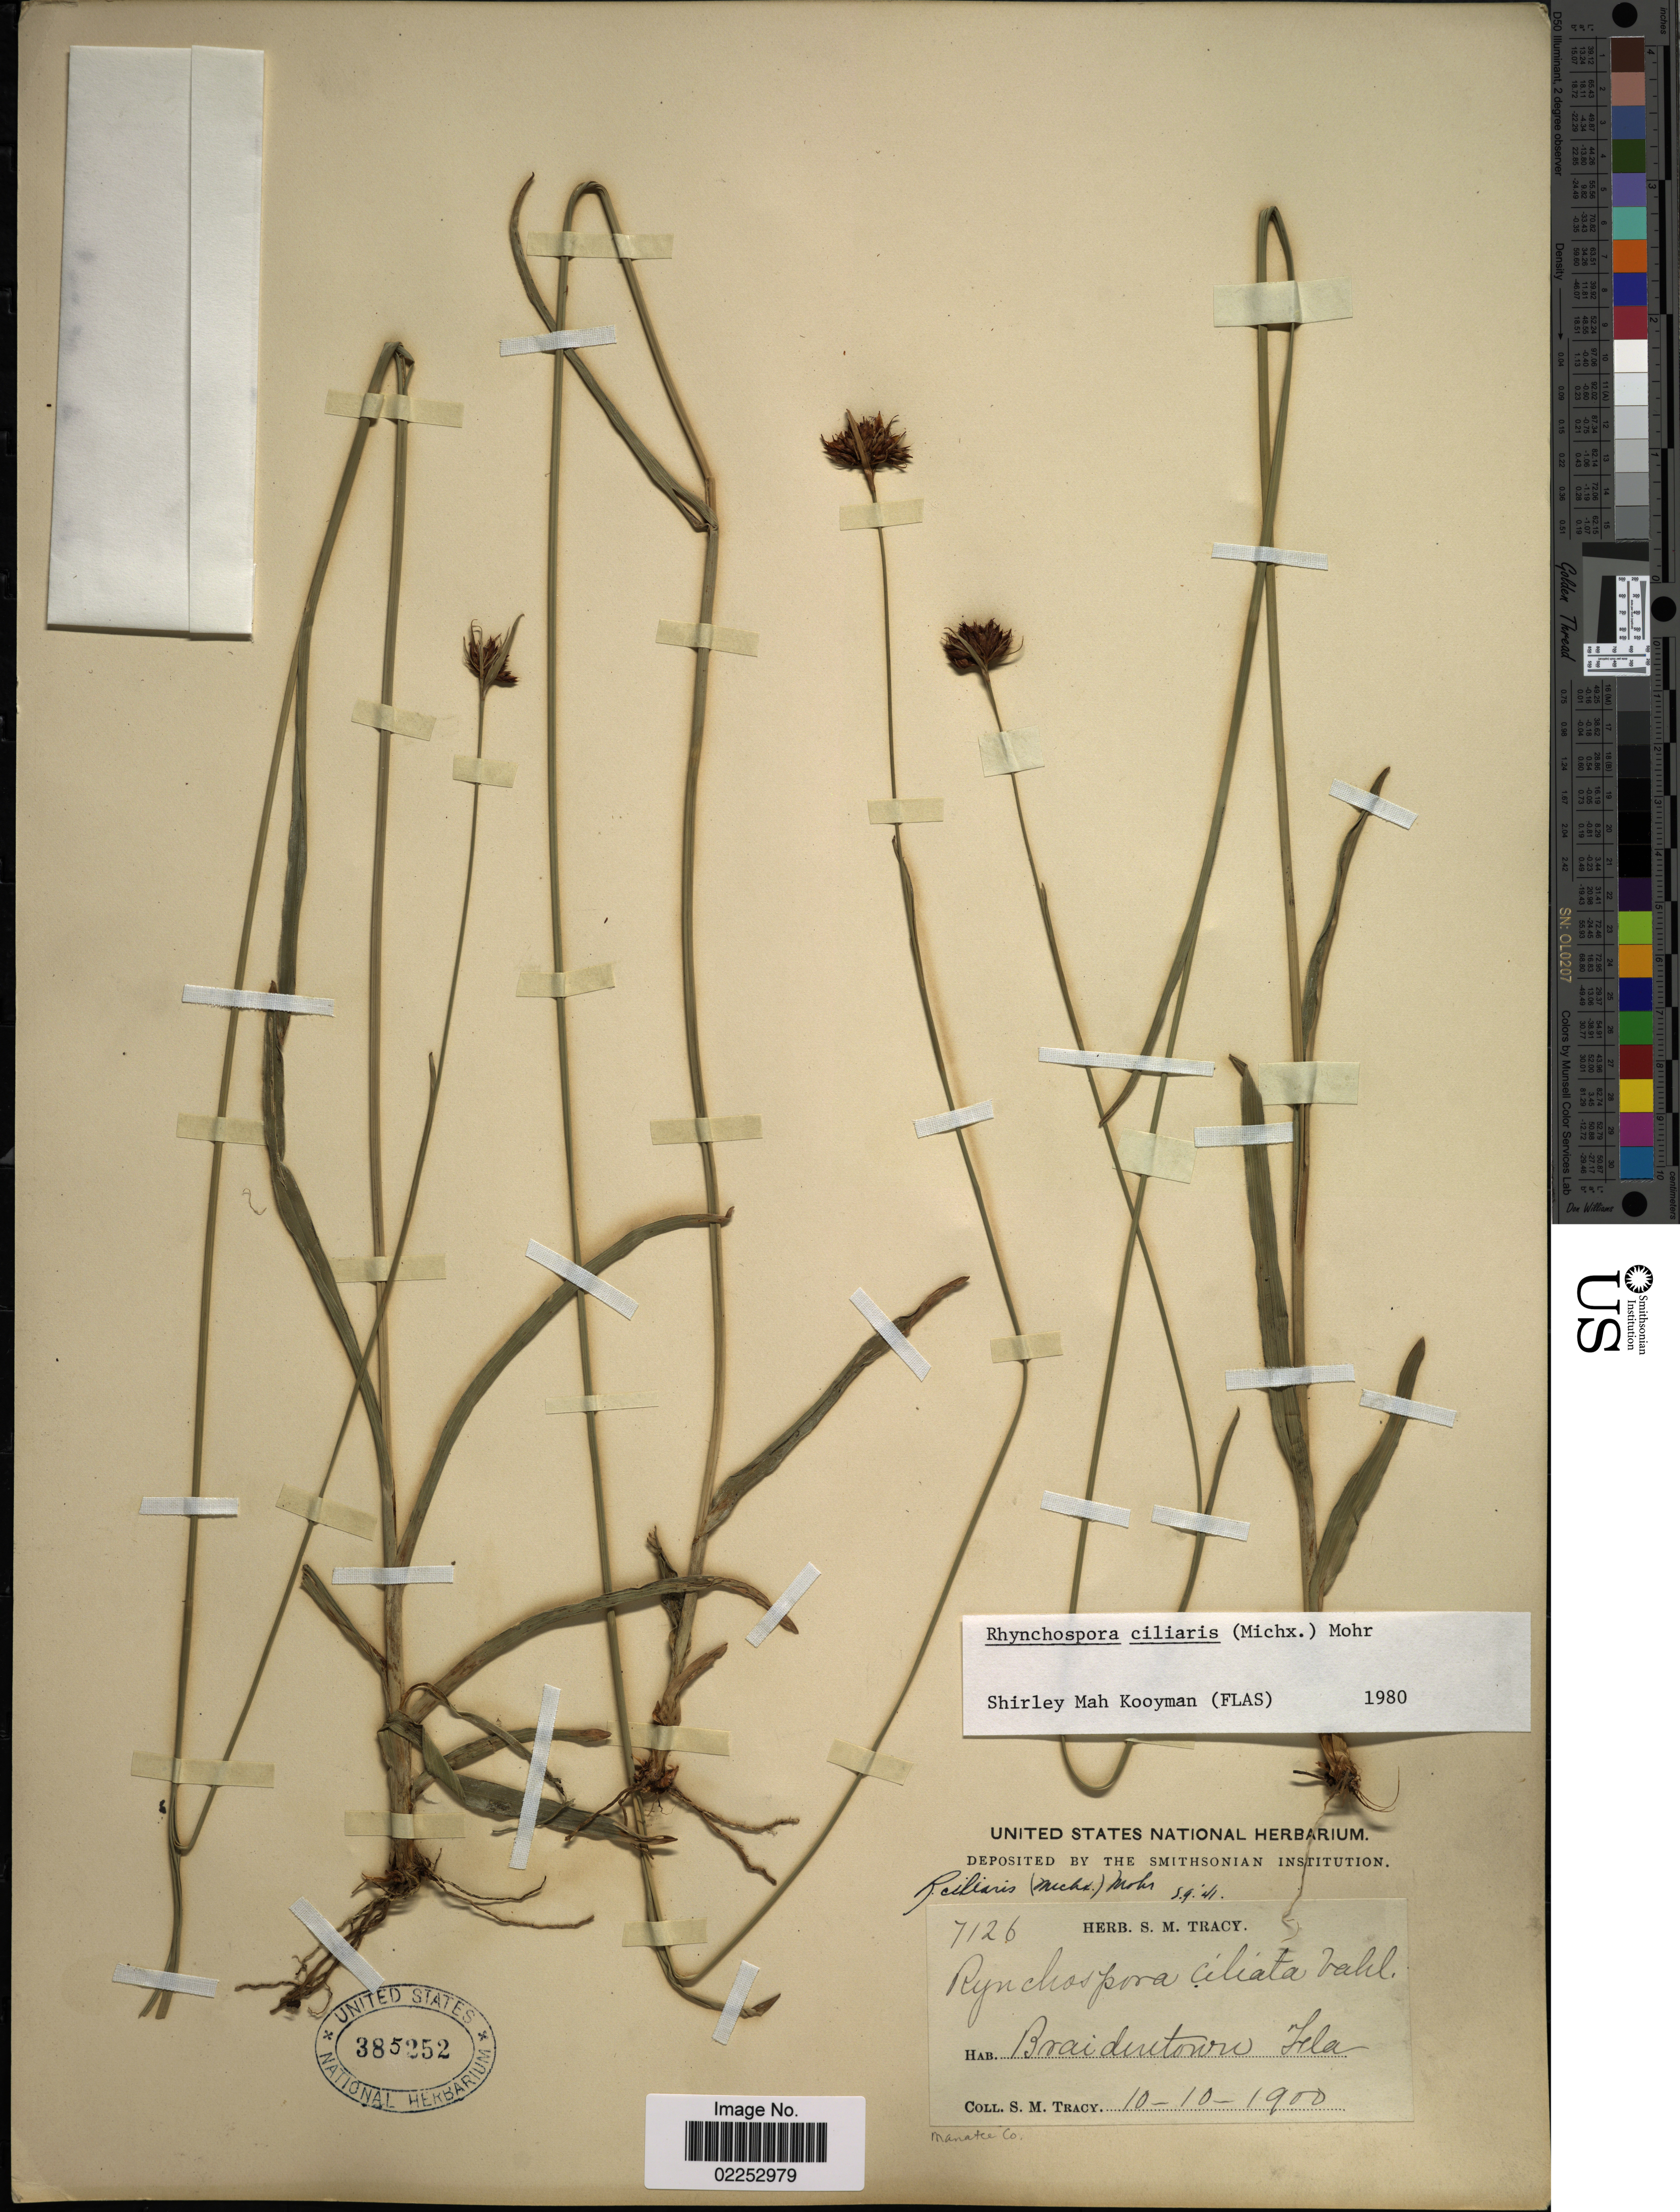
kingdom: Plantae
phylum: Tracheophyta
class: Liliopsida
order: Poales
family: Cyperaceae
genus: Rhynchospora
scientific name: Rhynchospora ciliaris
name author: (Michx.) C. Mohr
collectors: S. M. Tracy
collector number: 7126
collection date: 1900-10-10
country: United States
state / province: Florida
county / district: Manatee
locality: Braidentown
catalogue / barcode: US 385252